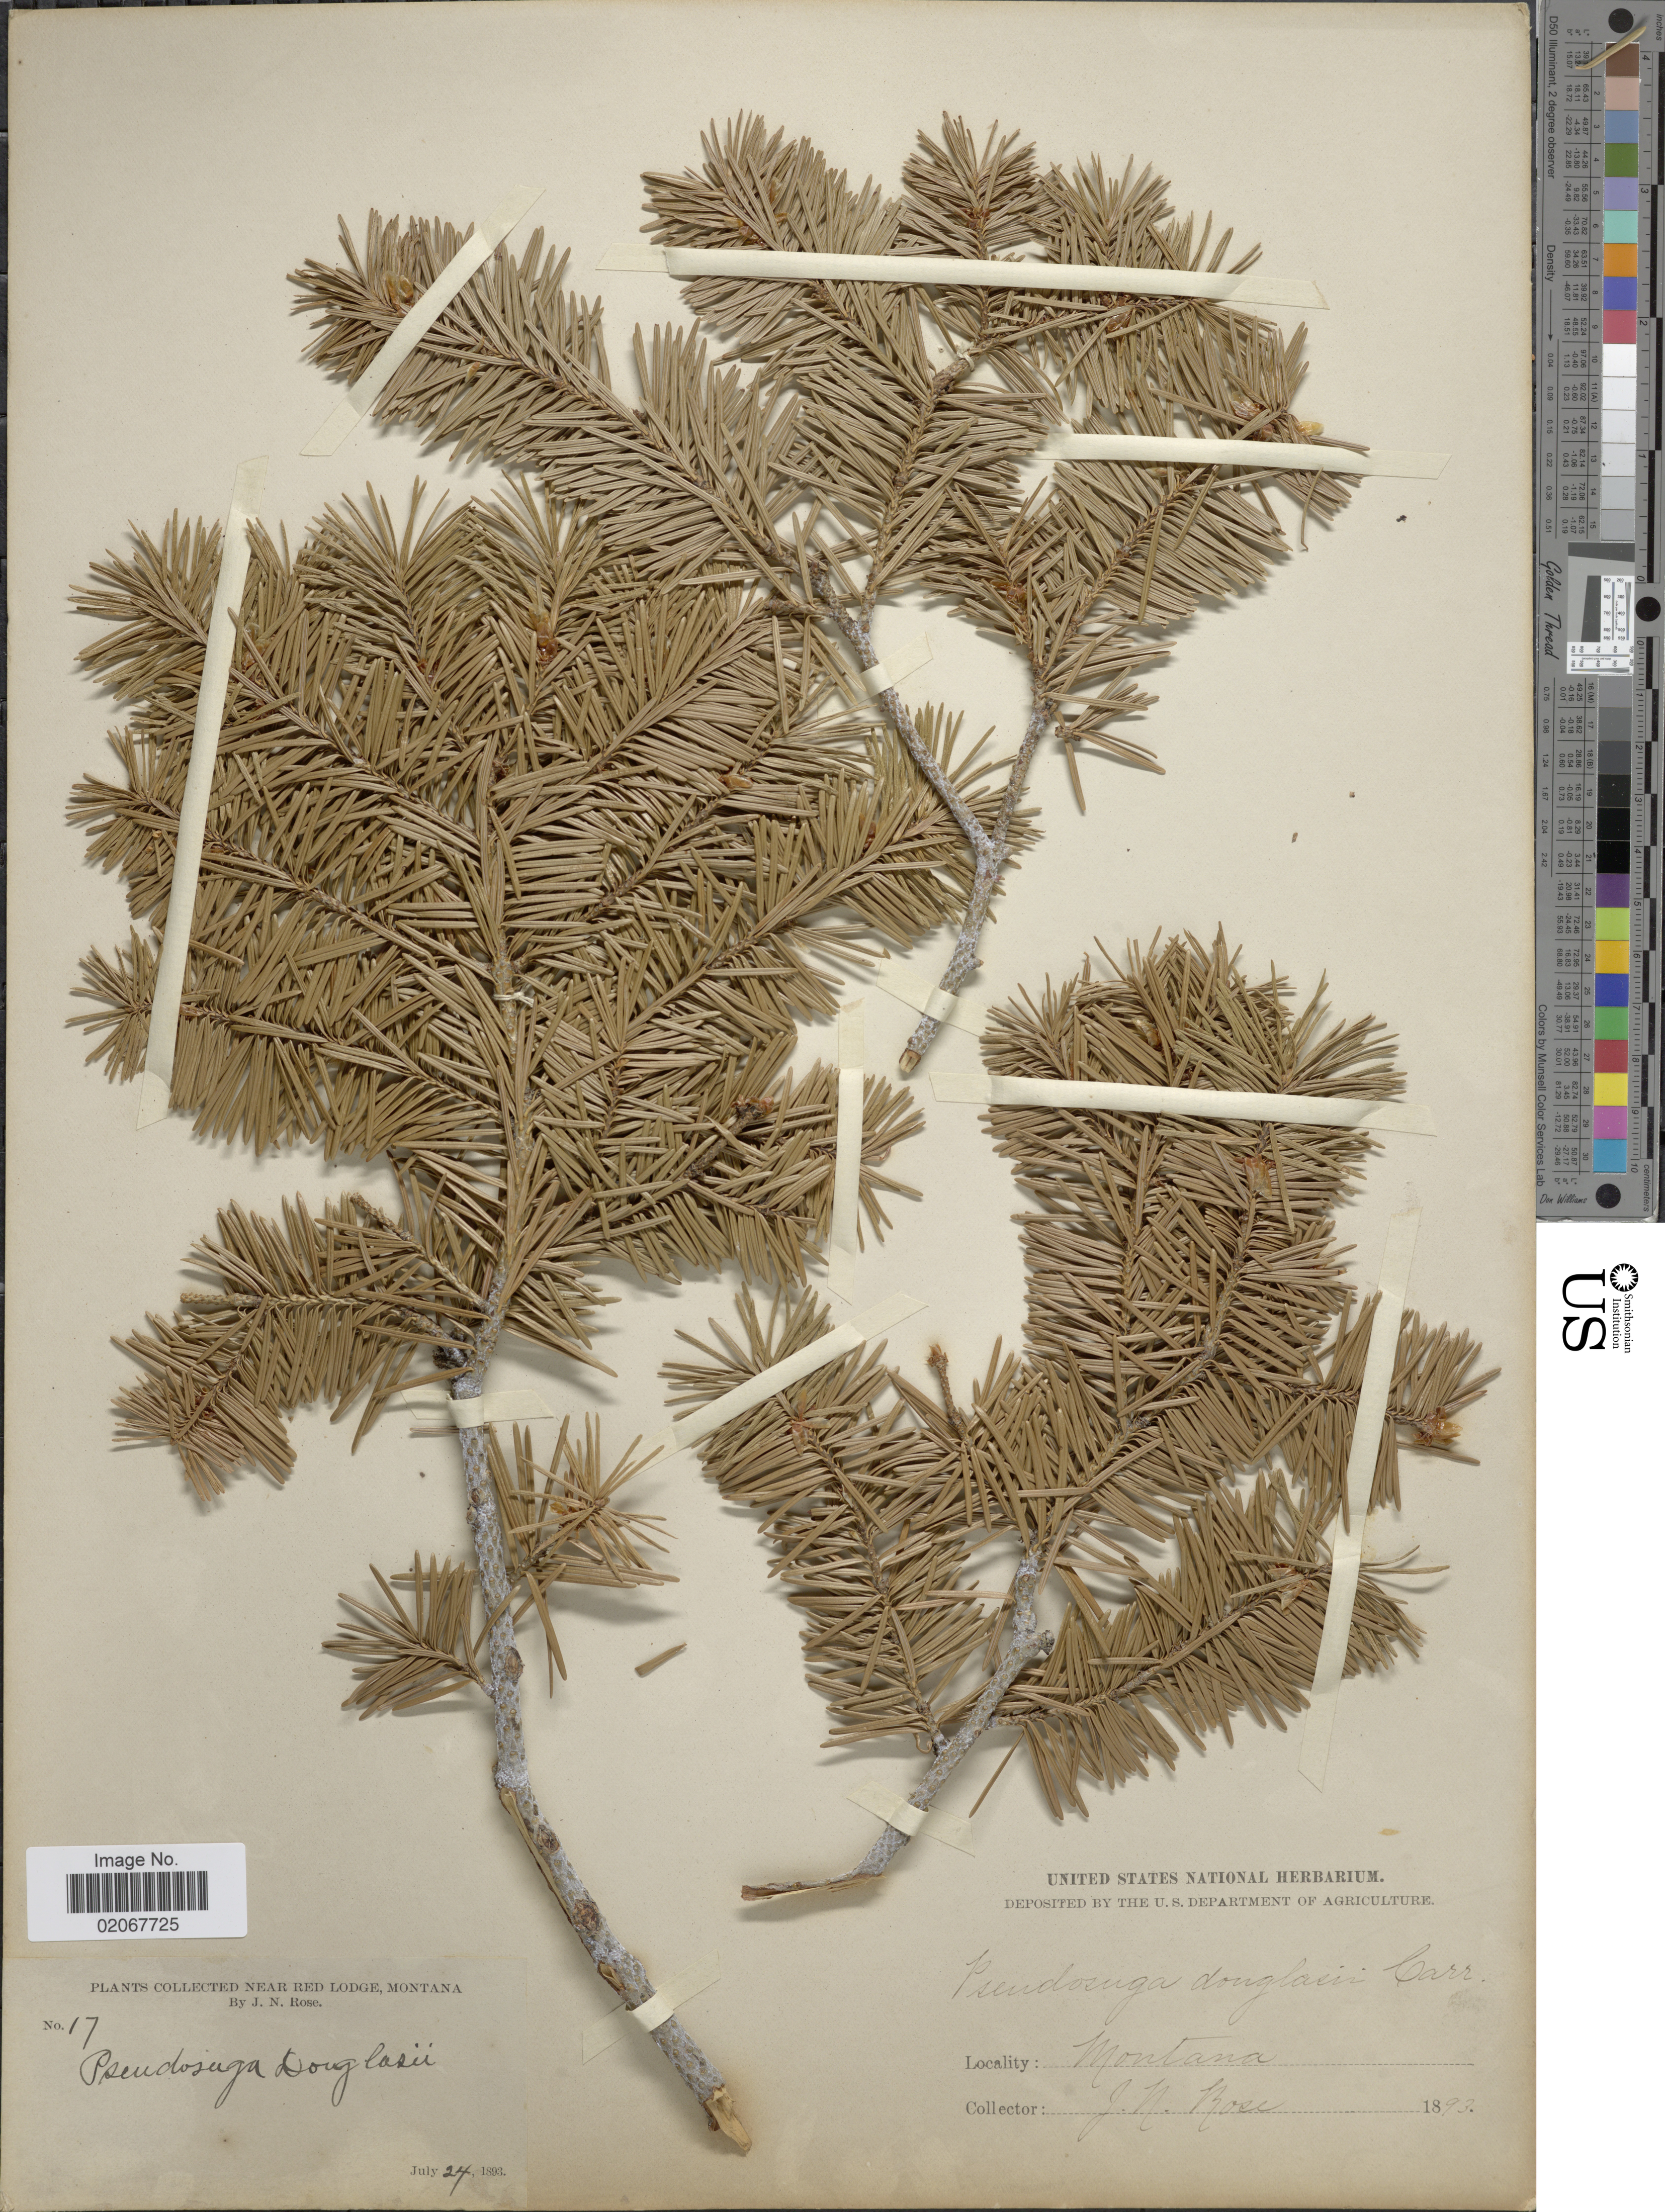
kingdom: Plantae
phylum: Tracheophyta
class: Pinopsida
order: Pinales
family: Pinaceae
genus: Pseudotsuga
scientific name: Pseudotsuga menziesii var. glauca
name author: (Beissn.) Franco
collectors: J. N. Rose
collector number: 17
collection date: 1893-07-24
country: United States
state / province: Montana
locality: Near Red Lodge